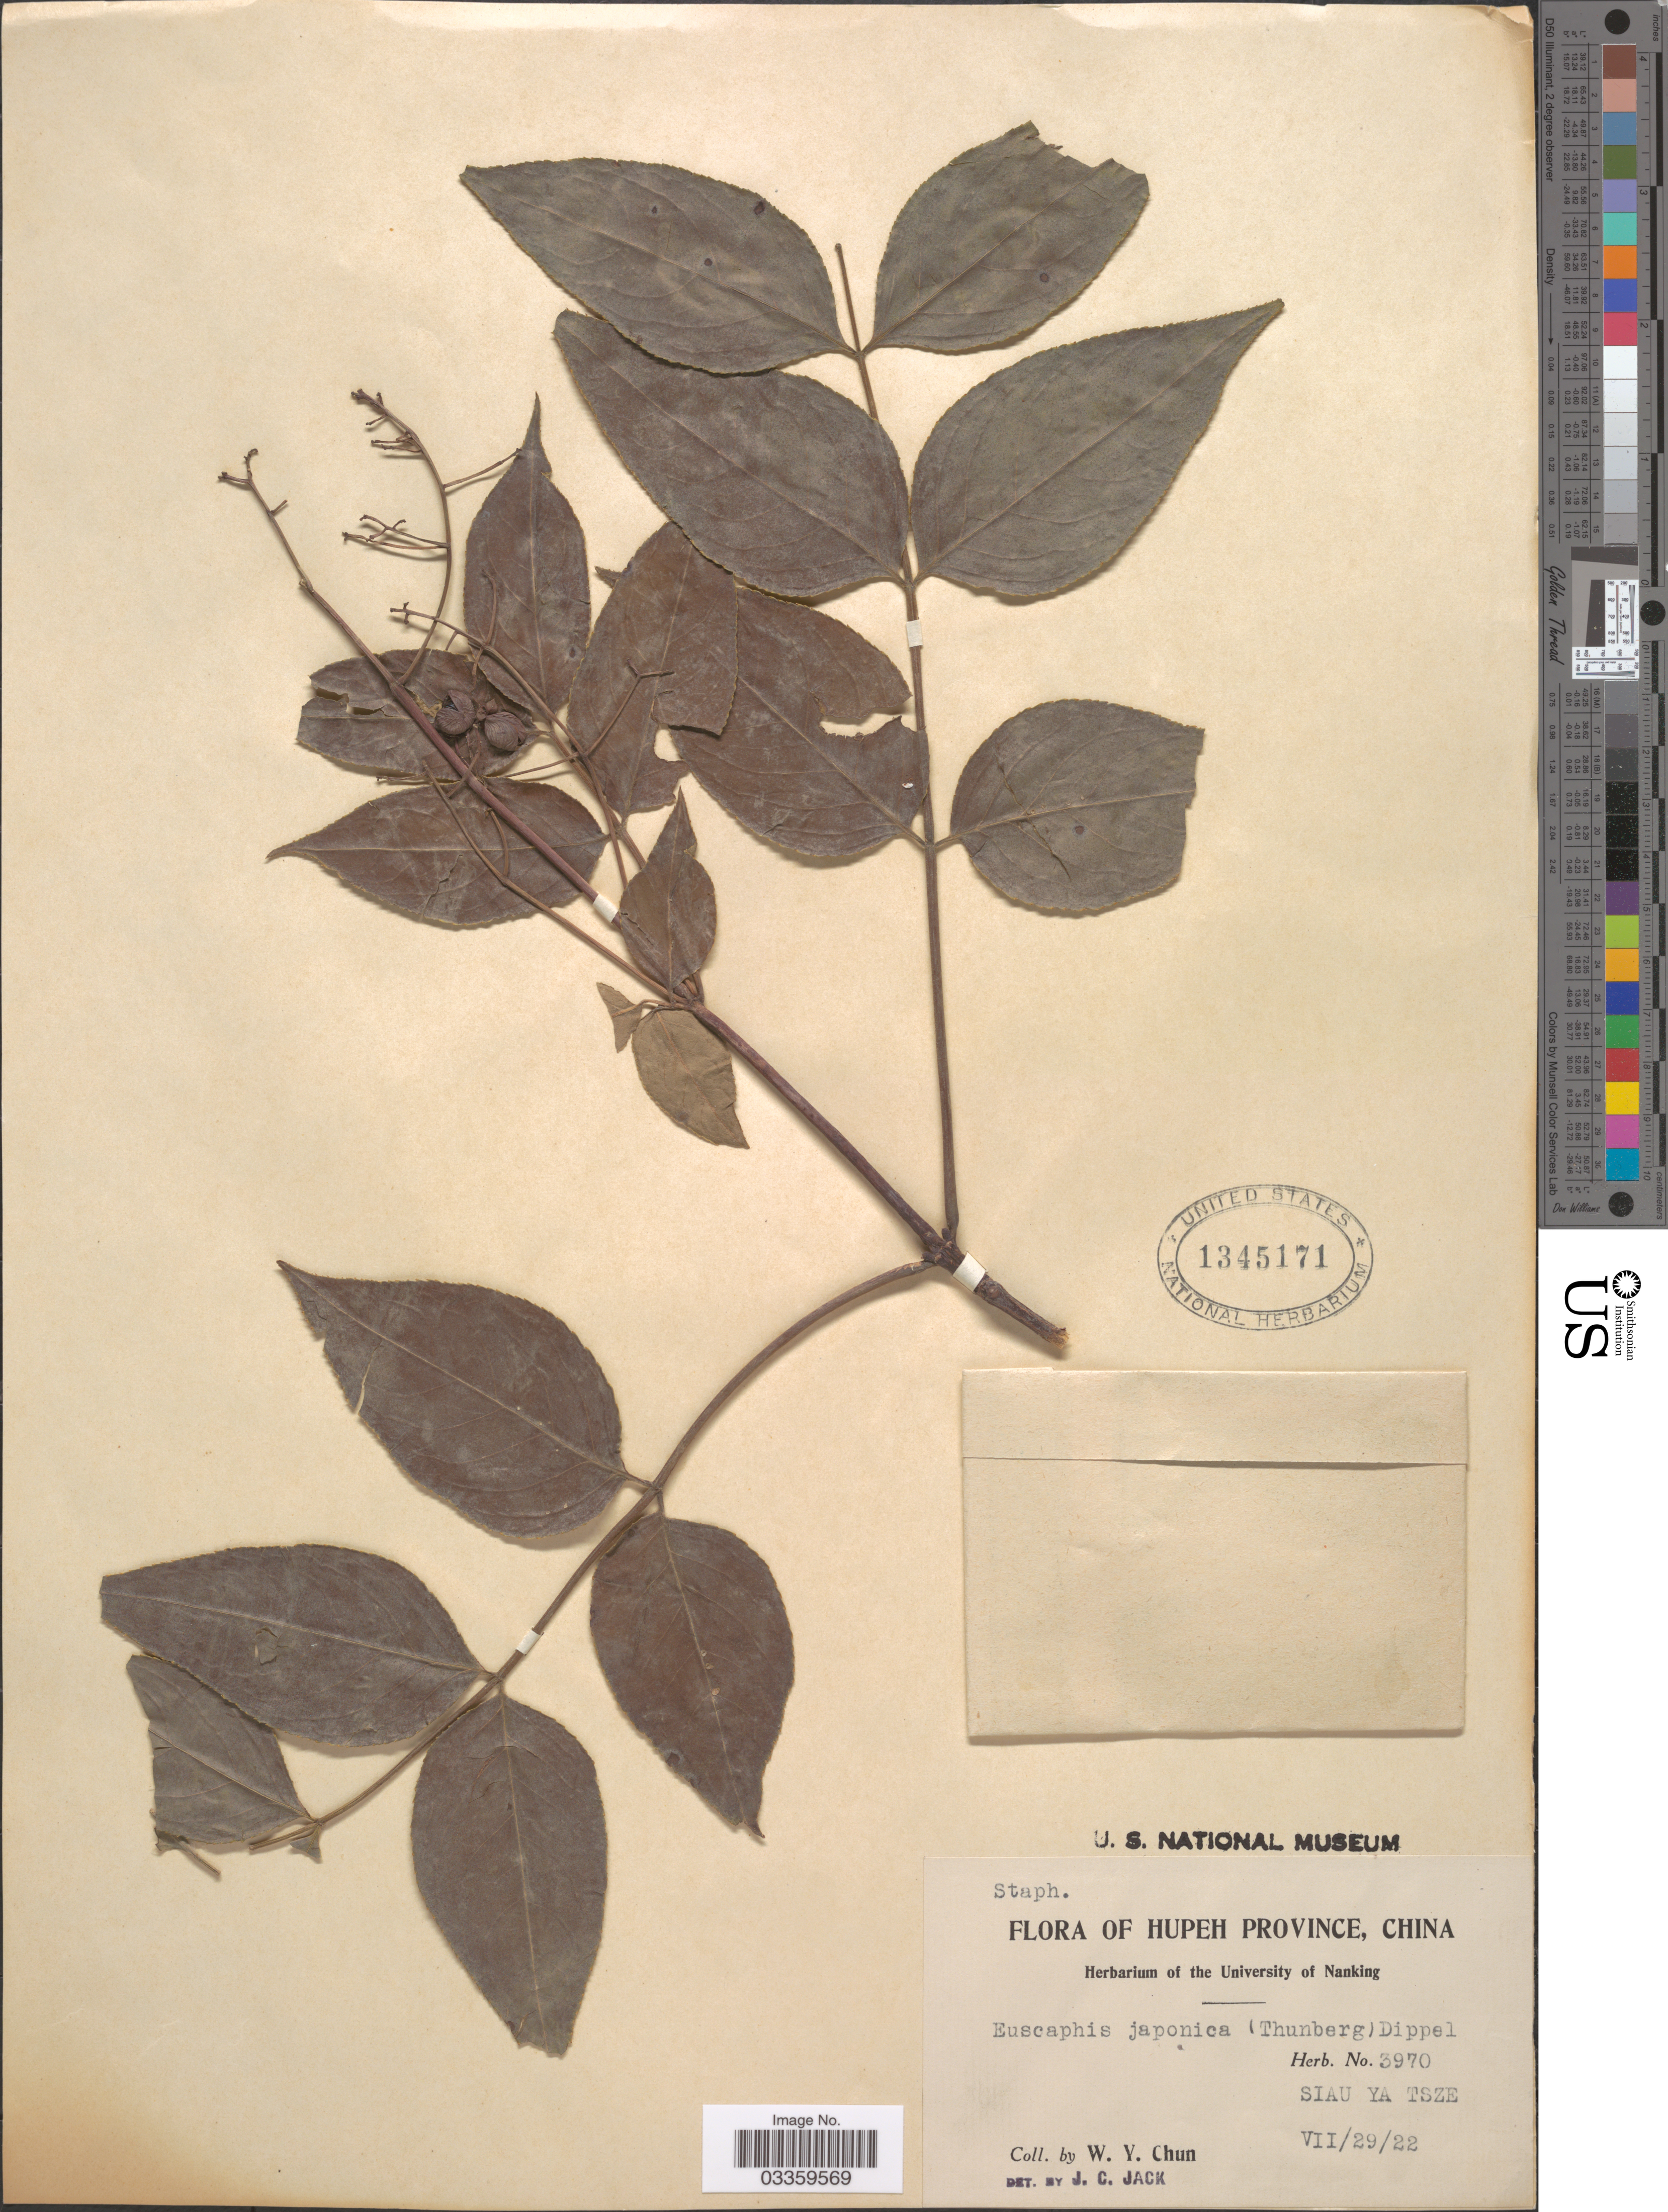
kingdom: Plantae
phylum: Tracheophyta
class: Magnoliopsida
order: Crossosomatales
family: Staphyleaceae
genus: Euscaphis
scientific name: Euscaphis japonica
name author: (Thunb.) Kanitz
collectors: W. Y. Chun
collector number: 3970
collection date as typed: Transcribed d/m/y: 29/7/22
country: China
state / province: Hubei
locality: Hupeh Province. Siau Ya Tsze.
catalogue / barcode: US 1345171